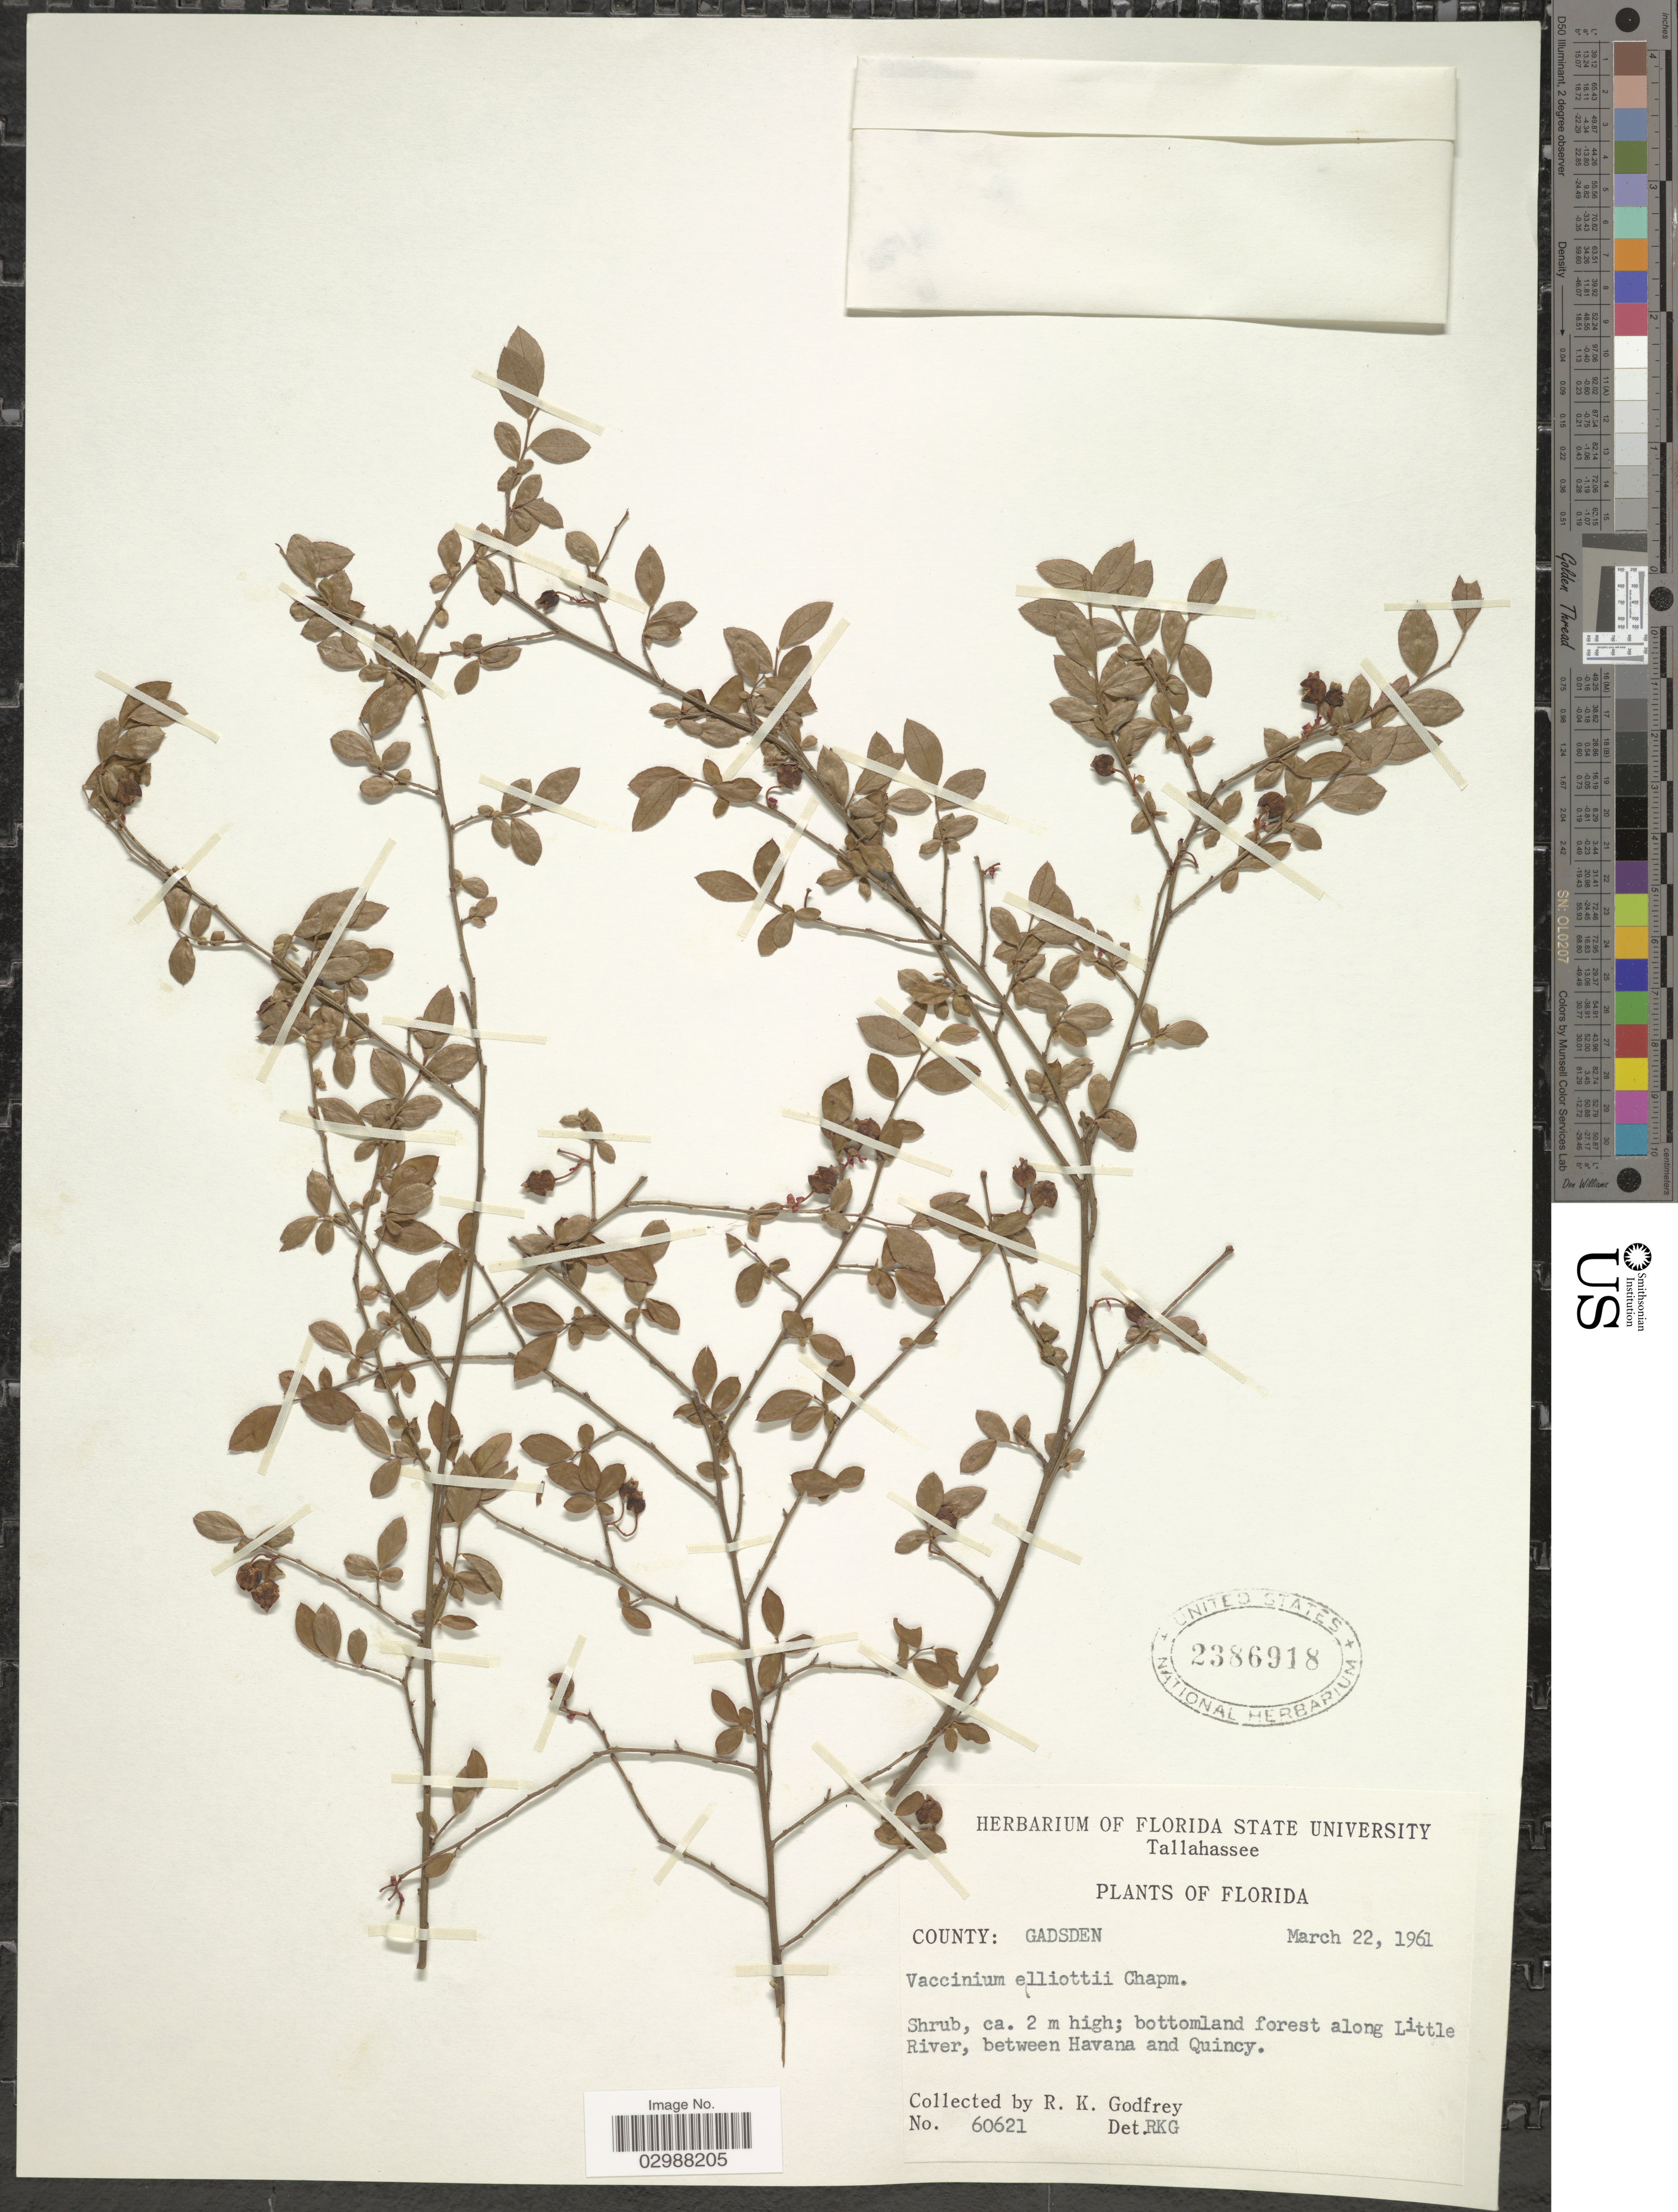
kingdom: Plantae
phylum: Tracheophyta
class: Magnoliopsida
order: Ericales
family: Ericaceae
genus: Vaccinium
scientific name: Vaccinium elliottii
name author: Chapm.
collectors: R. K. Godfrey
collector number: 60621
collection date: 1961-03-22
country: United States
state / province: Florida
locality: County: Gadsden. Bottomland forest along Little River, between Havana and Quincy.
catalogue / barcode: US 2386918